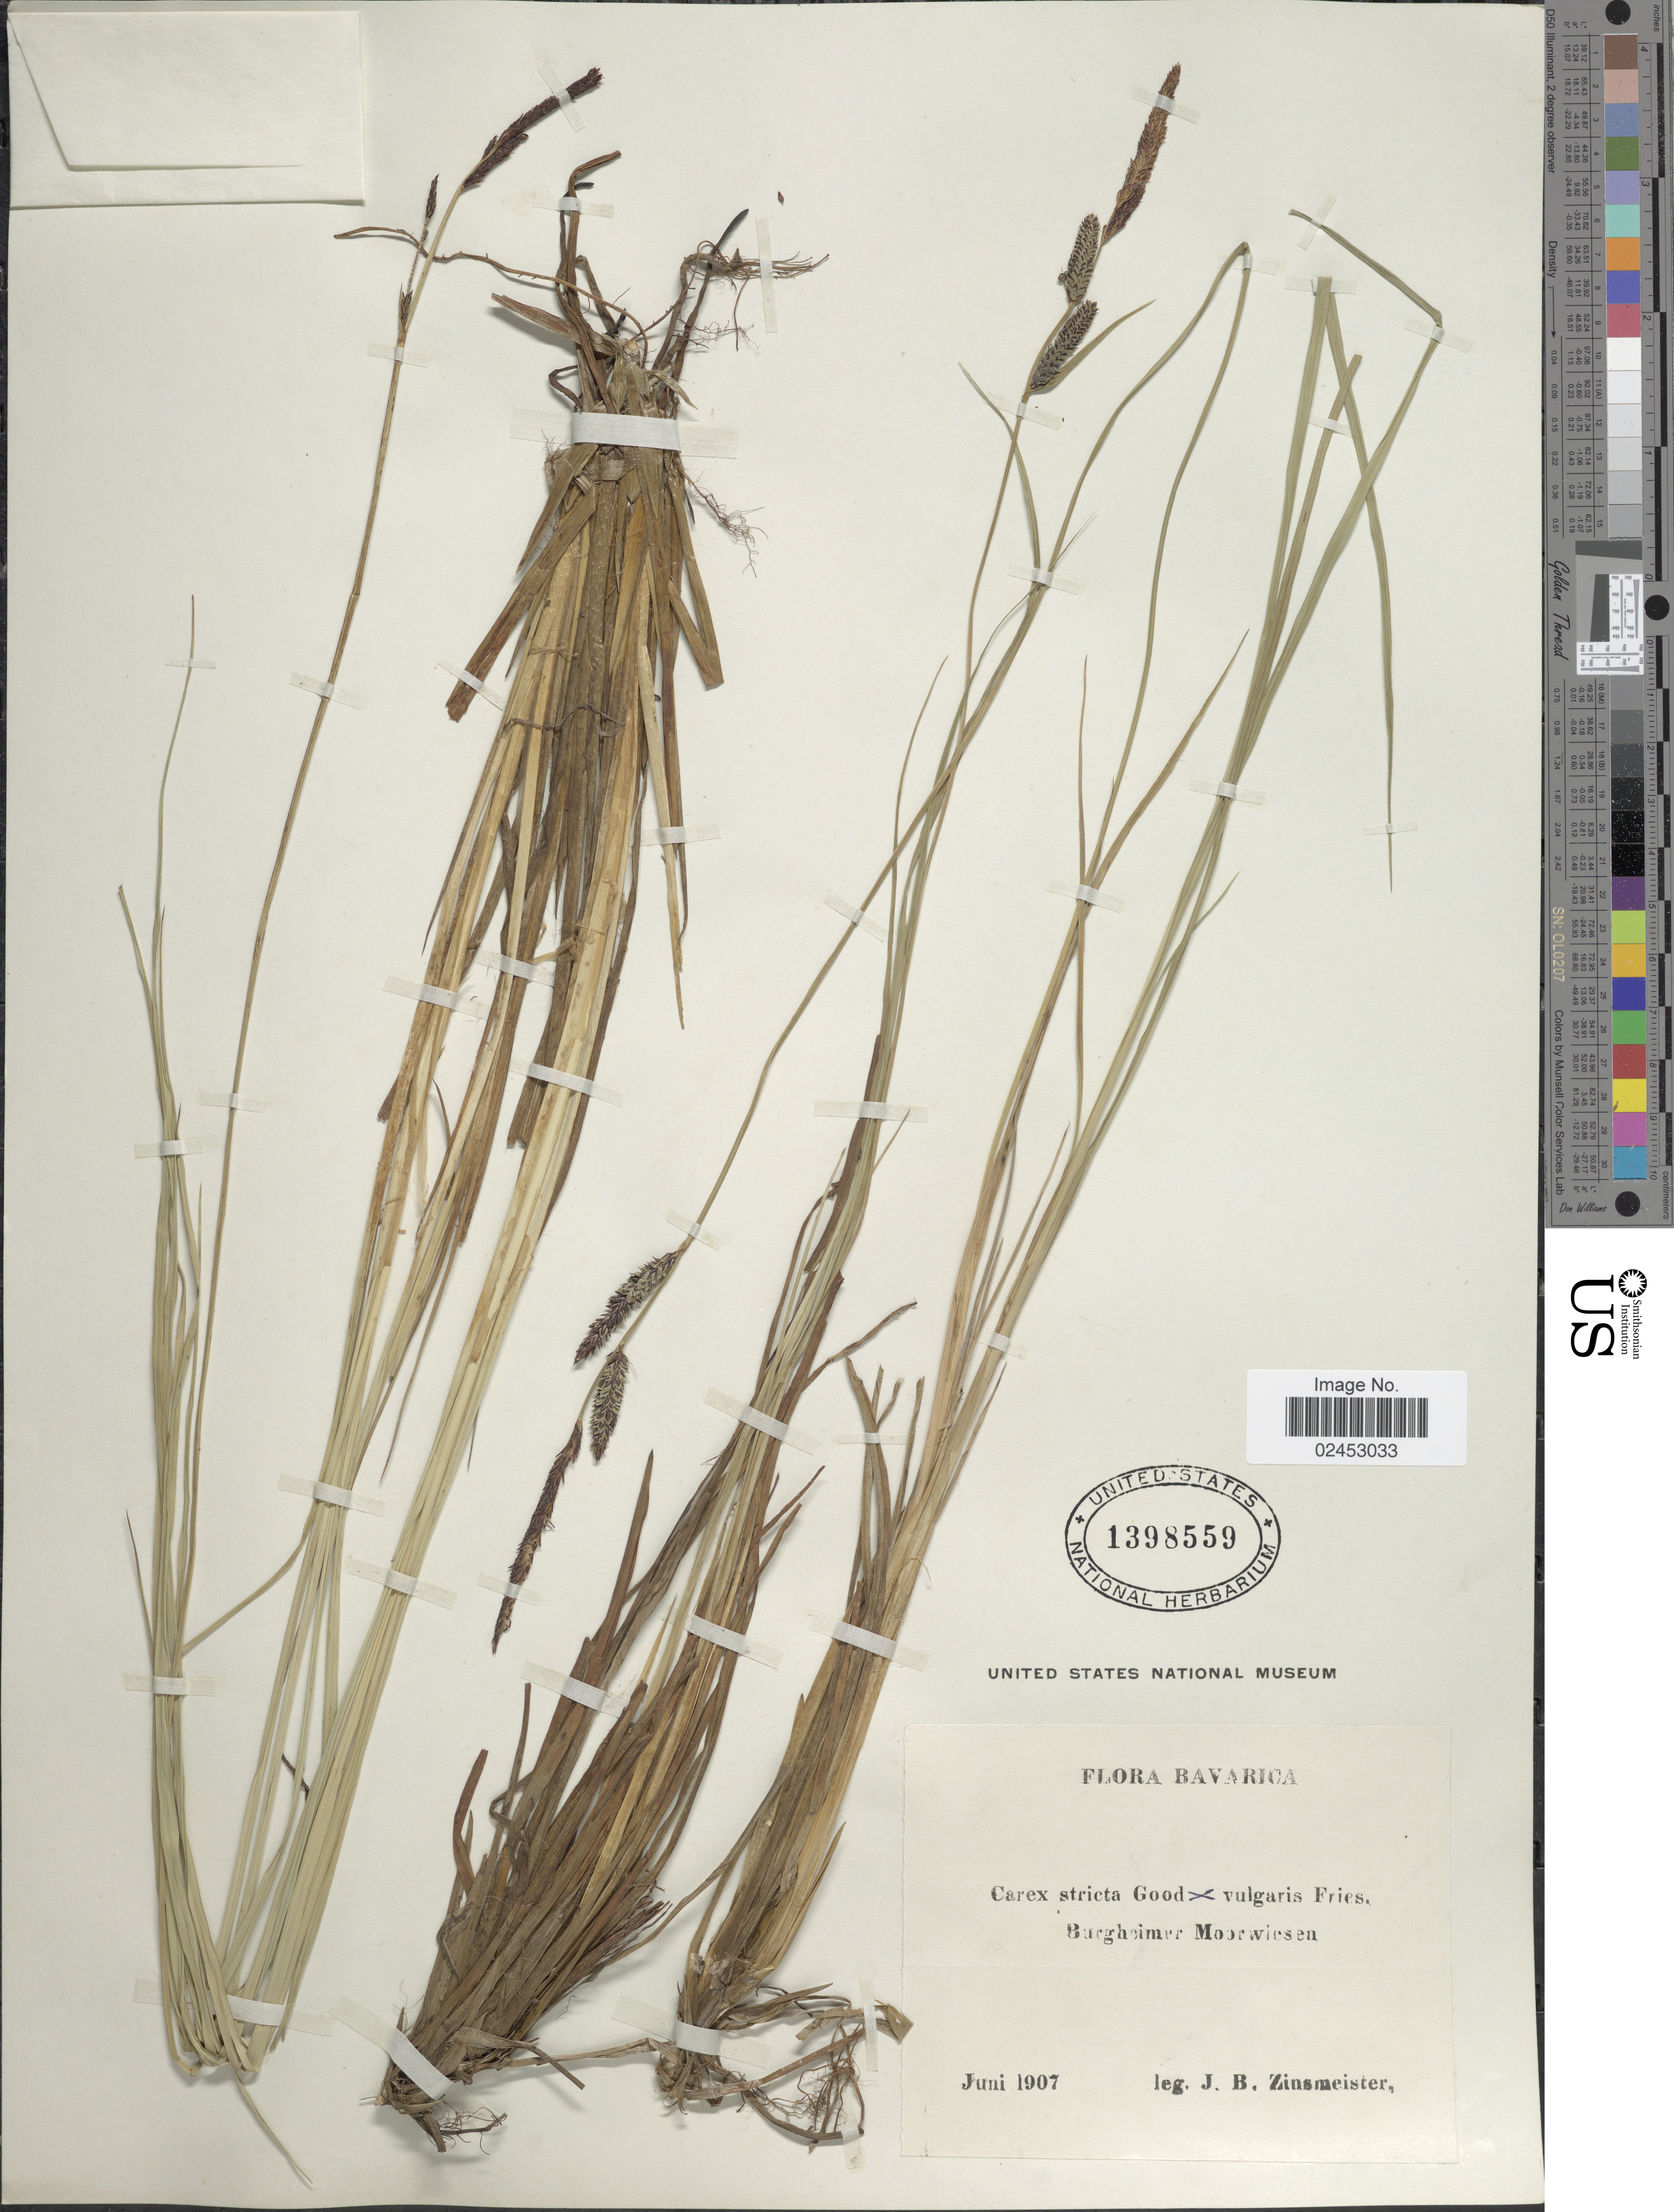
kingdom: Plantae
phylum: Tracheophyta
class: Liliopsida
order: Poales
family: Cyperaceae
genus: Carex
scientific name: Carex stricta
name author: Lam.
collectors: J. Zinsmeister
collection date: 1907-06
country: Germany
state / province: Bayern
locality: Bavarica, Bergheimer Moorwiesen.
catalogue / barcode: US 1398559